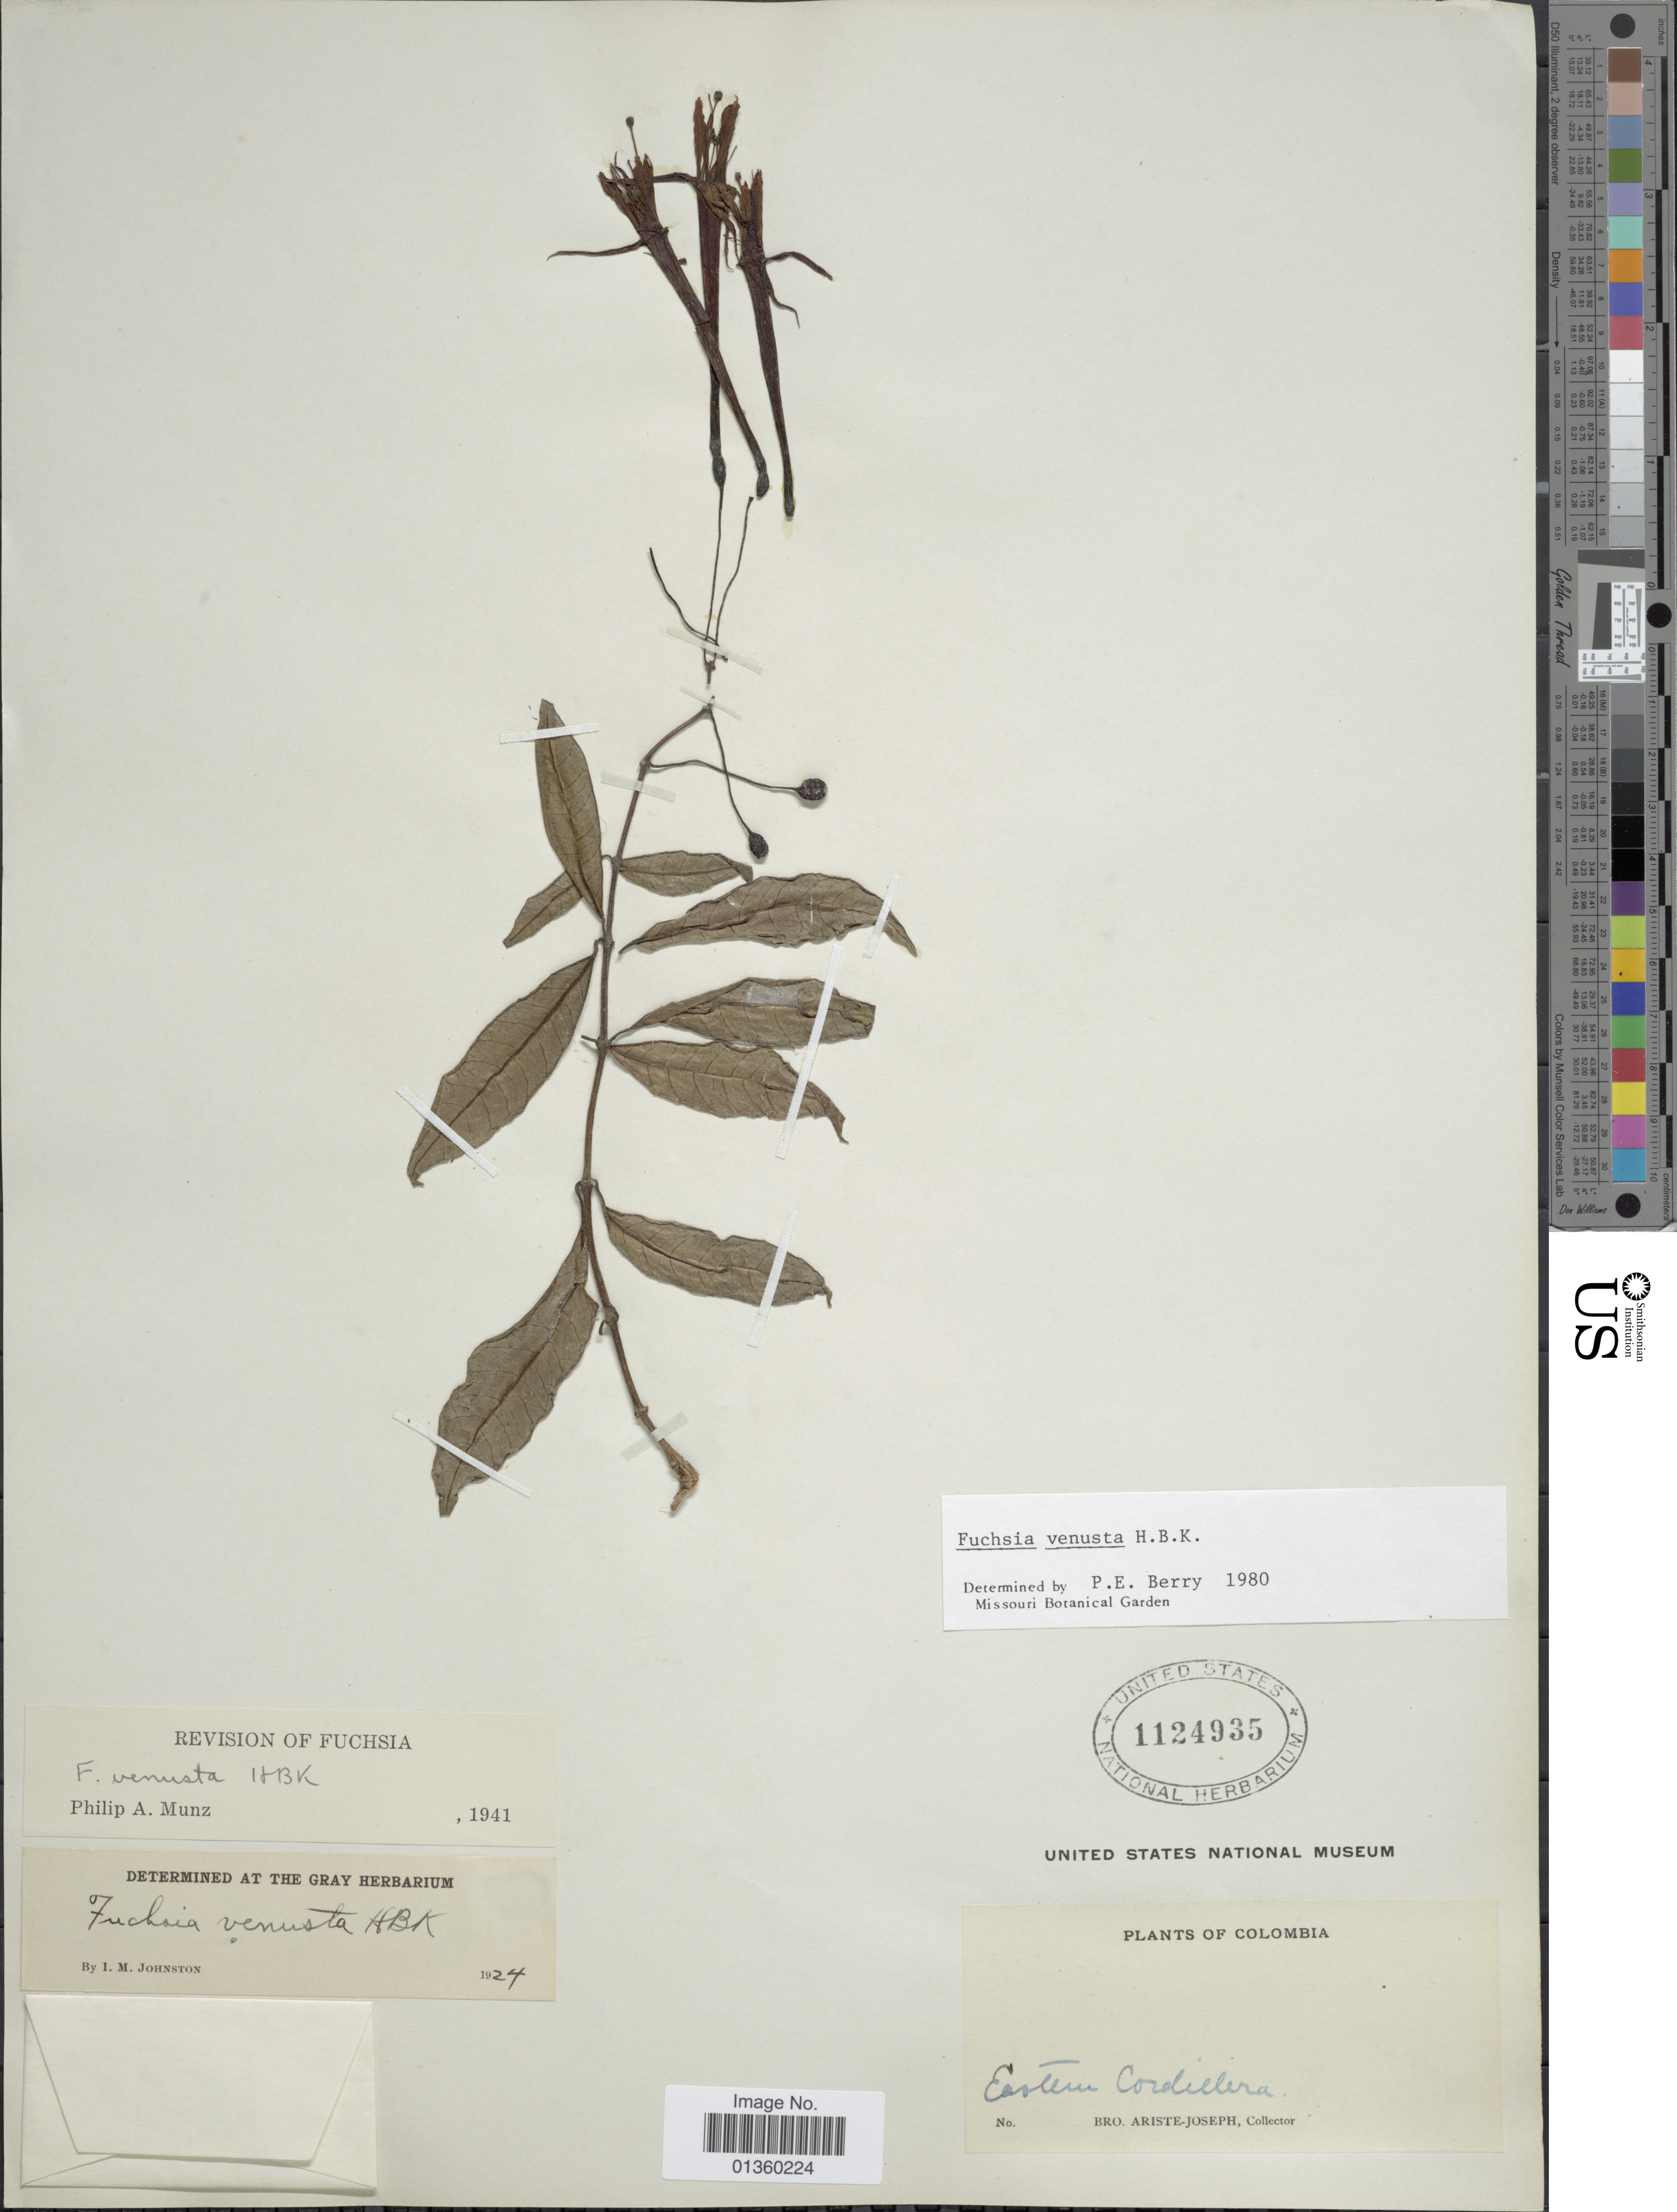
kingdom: Plantae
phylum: Tracheophyta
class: Magnoliopsida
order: Myrtales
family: Onagraceae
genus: Fuchsia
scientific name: Fuchsia venusta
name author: Kunth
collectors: Bro. Ariste-Joseph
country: Colombia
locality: Eastern Cordillera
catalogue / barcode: US 1124935